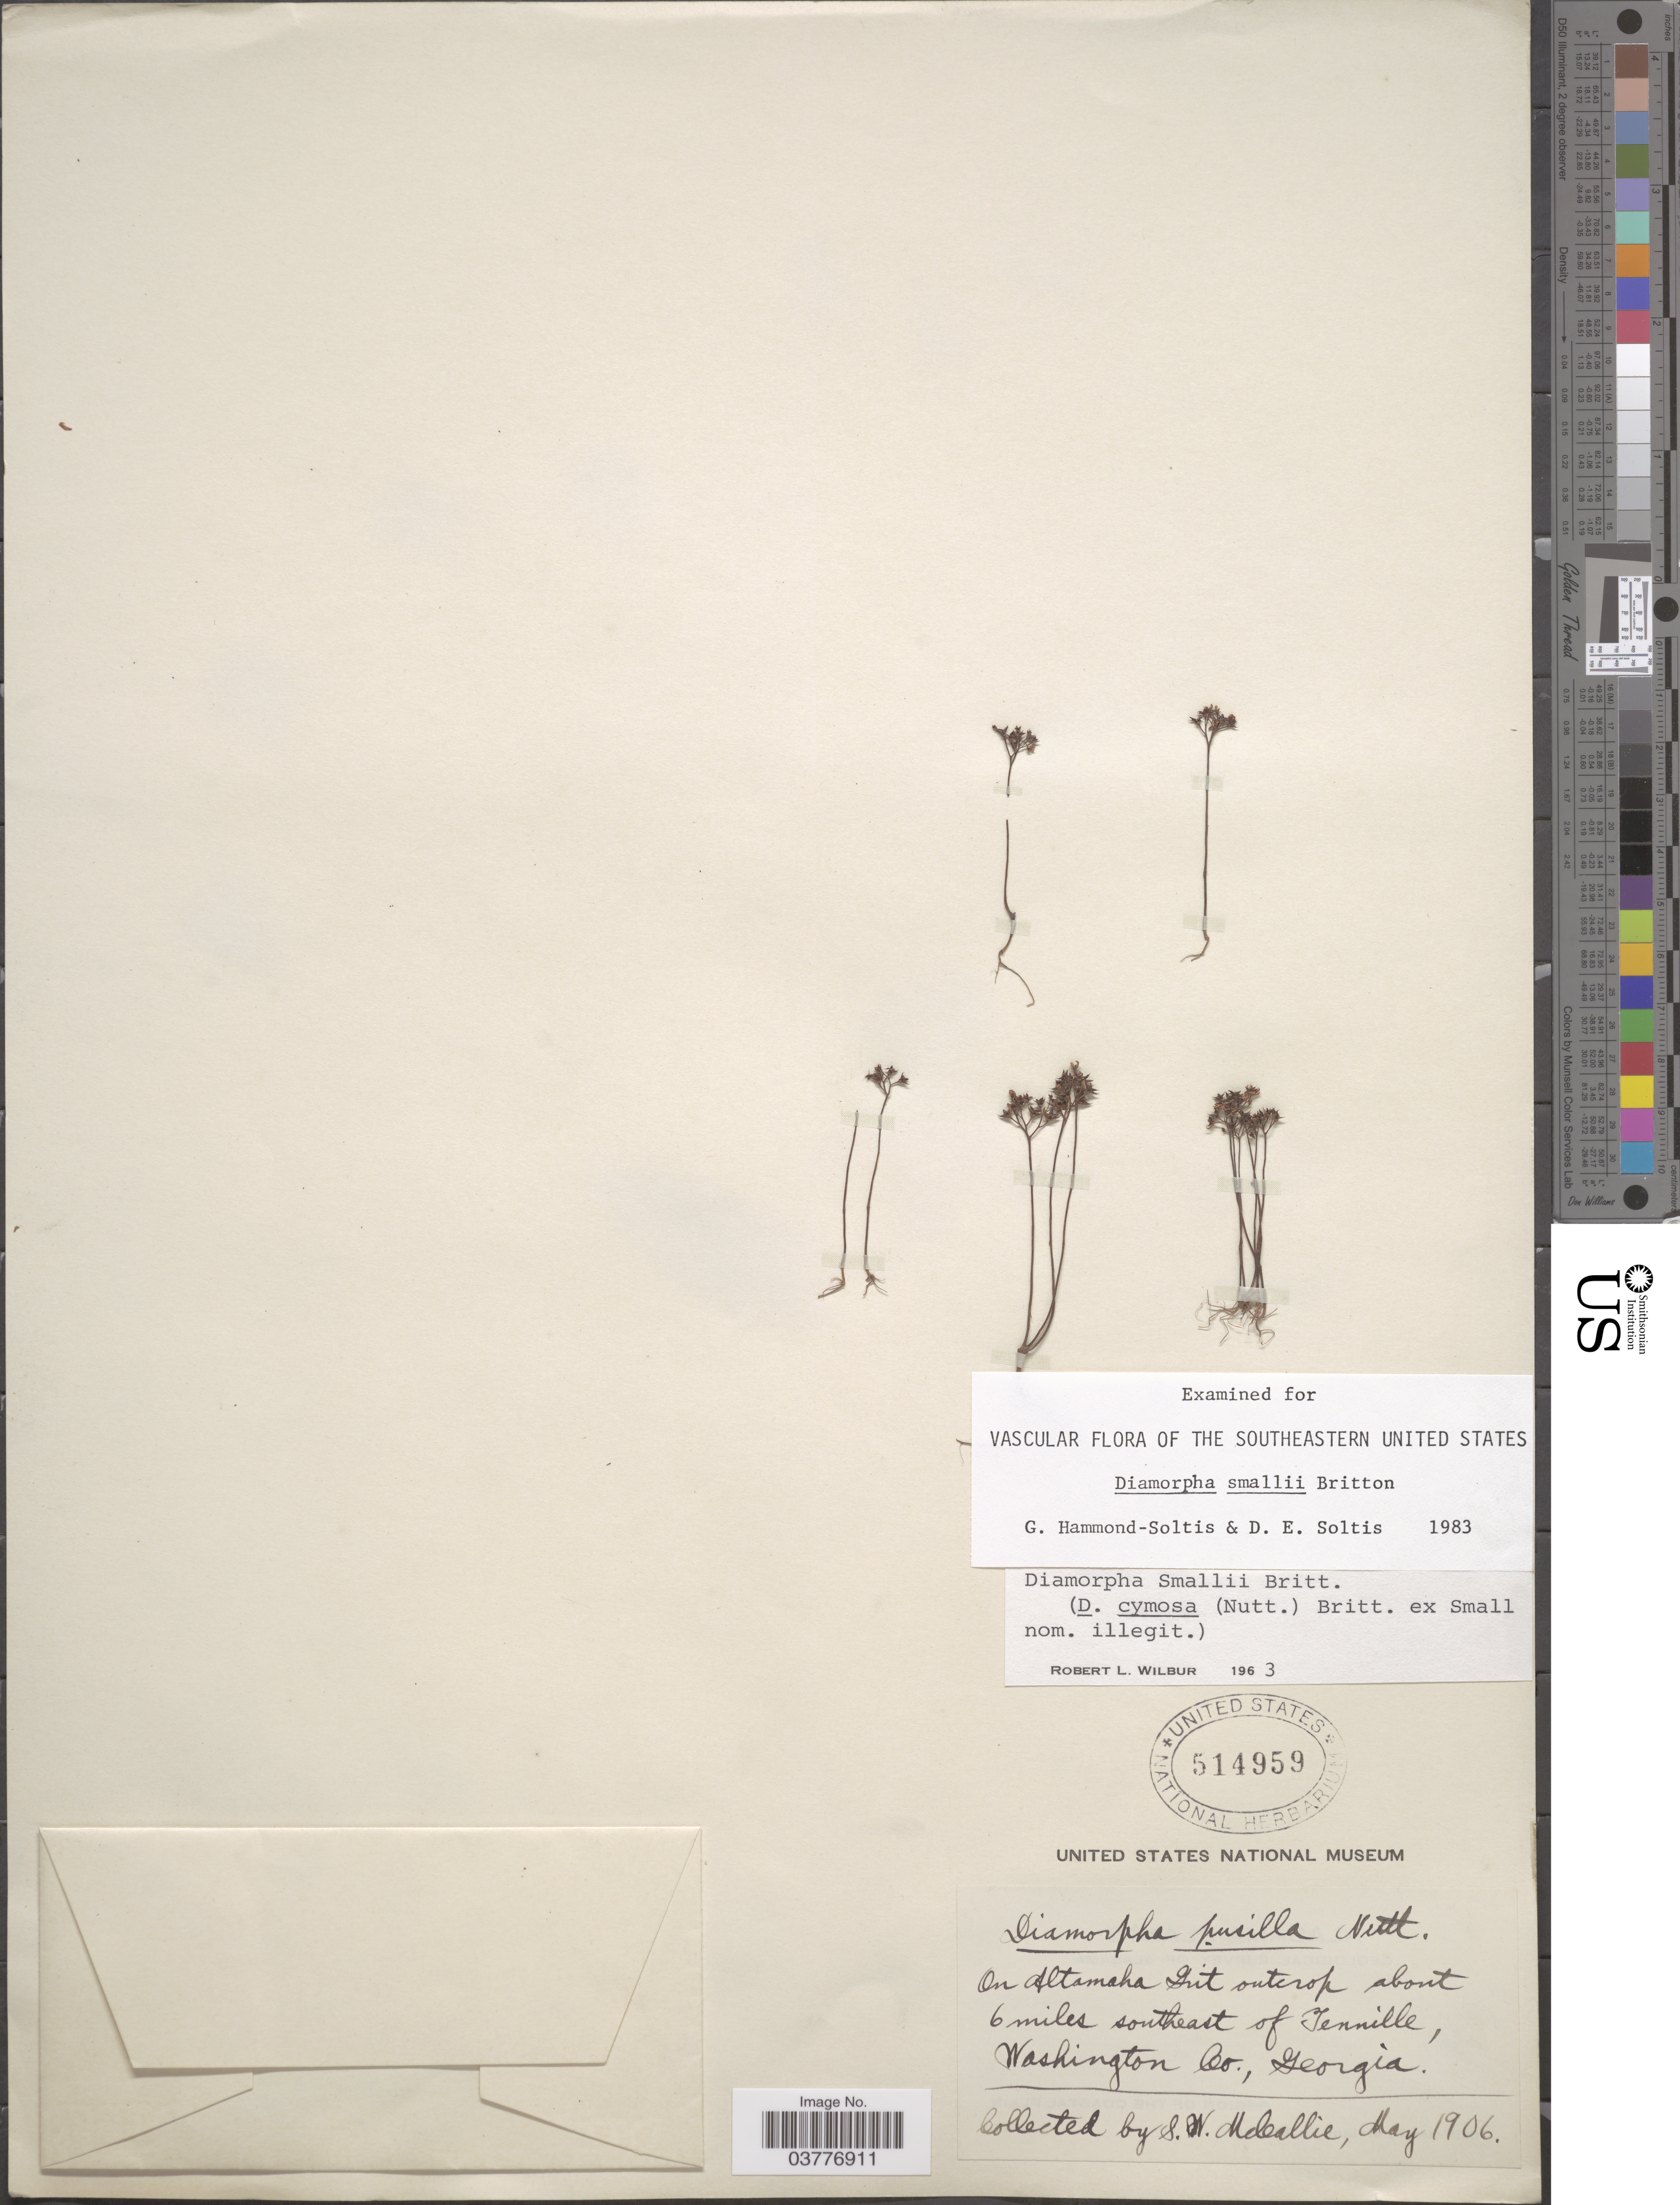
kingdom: Plantae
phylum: Tracheophyta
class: Magnoliopsida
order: Saxifragales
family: Crassulaceae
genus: Sedum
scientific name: Sedum smallii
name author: (Britton) H.E. Ahles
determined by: Strong, Mark T., (BOT), Smithsonian Institution - National Museum of Natural History (UNITED STATES)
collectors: S. McCallie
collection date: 1906-05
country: United States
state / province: Georgia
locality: On Altamaha Grit outcrop about 6 miles southeast of Tenville, Washington Co.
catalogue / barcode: US 514959